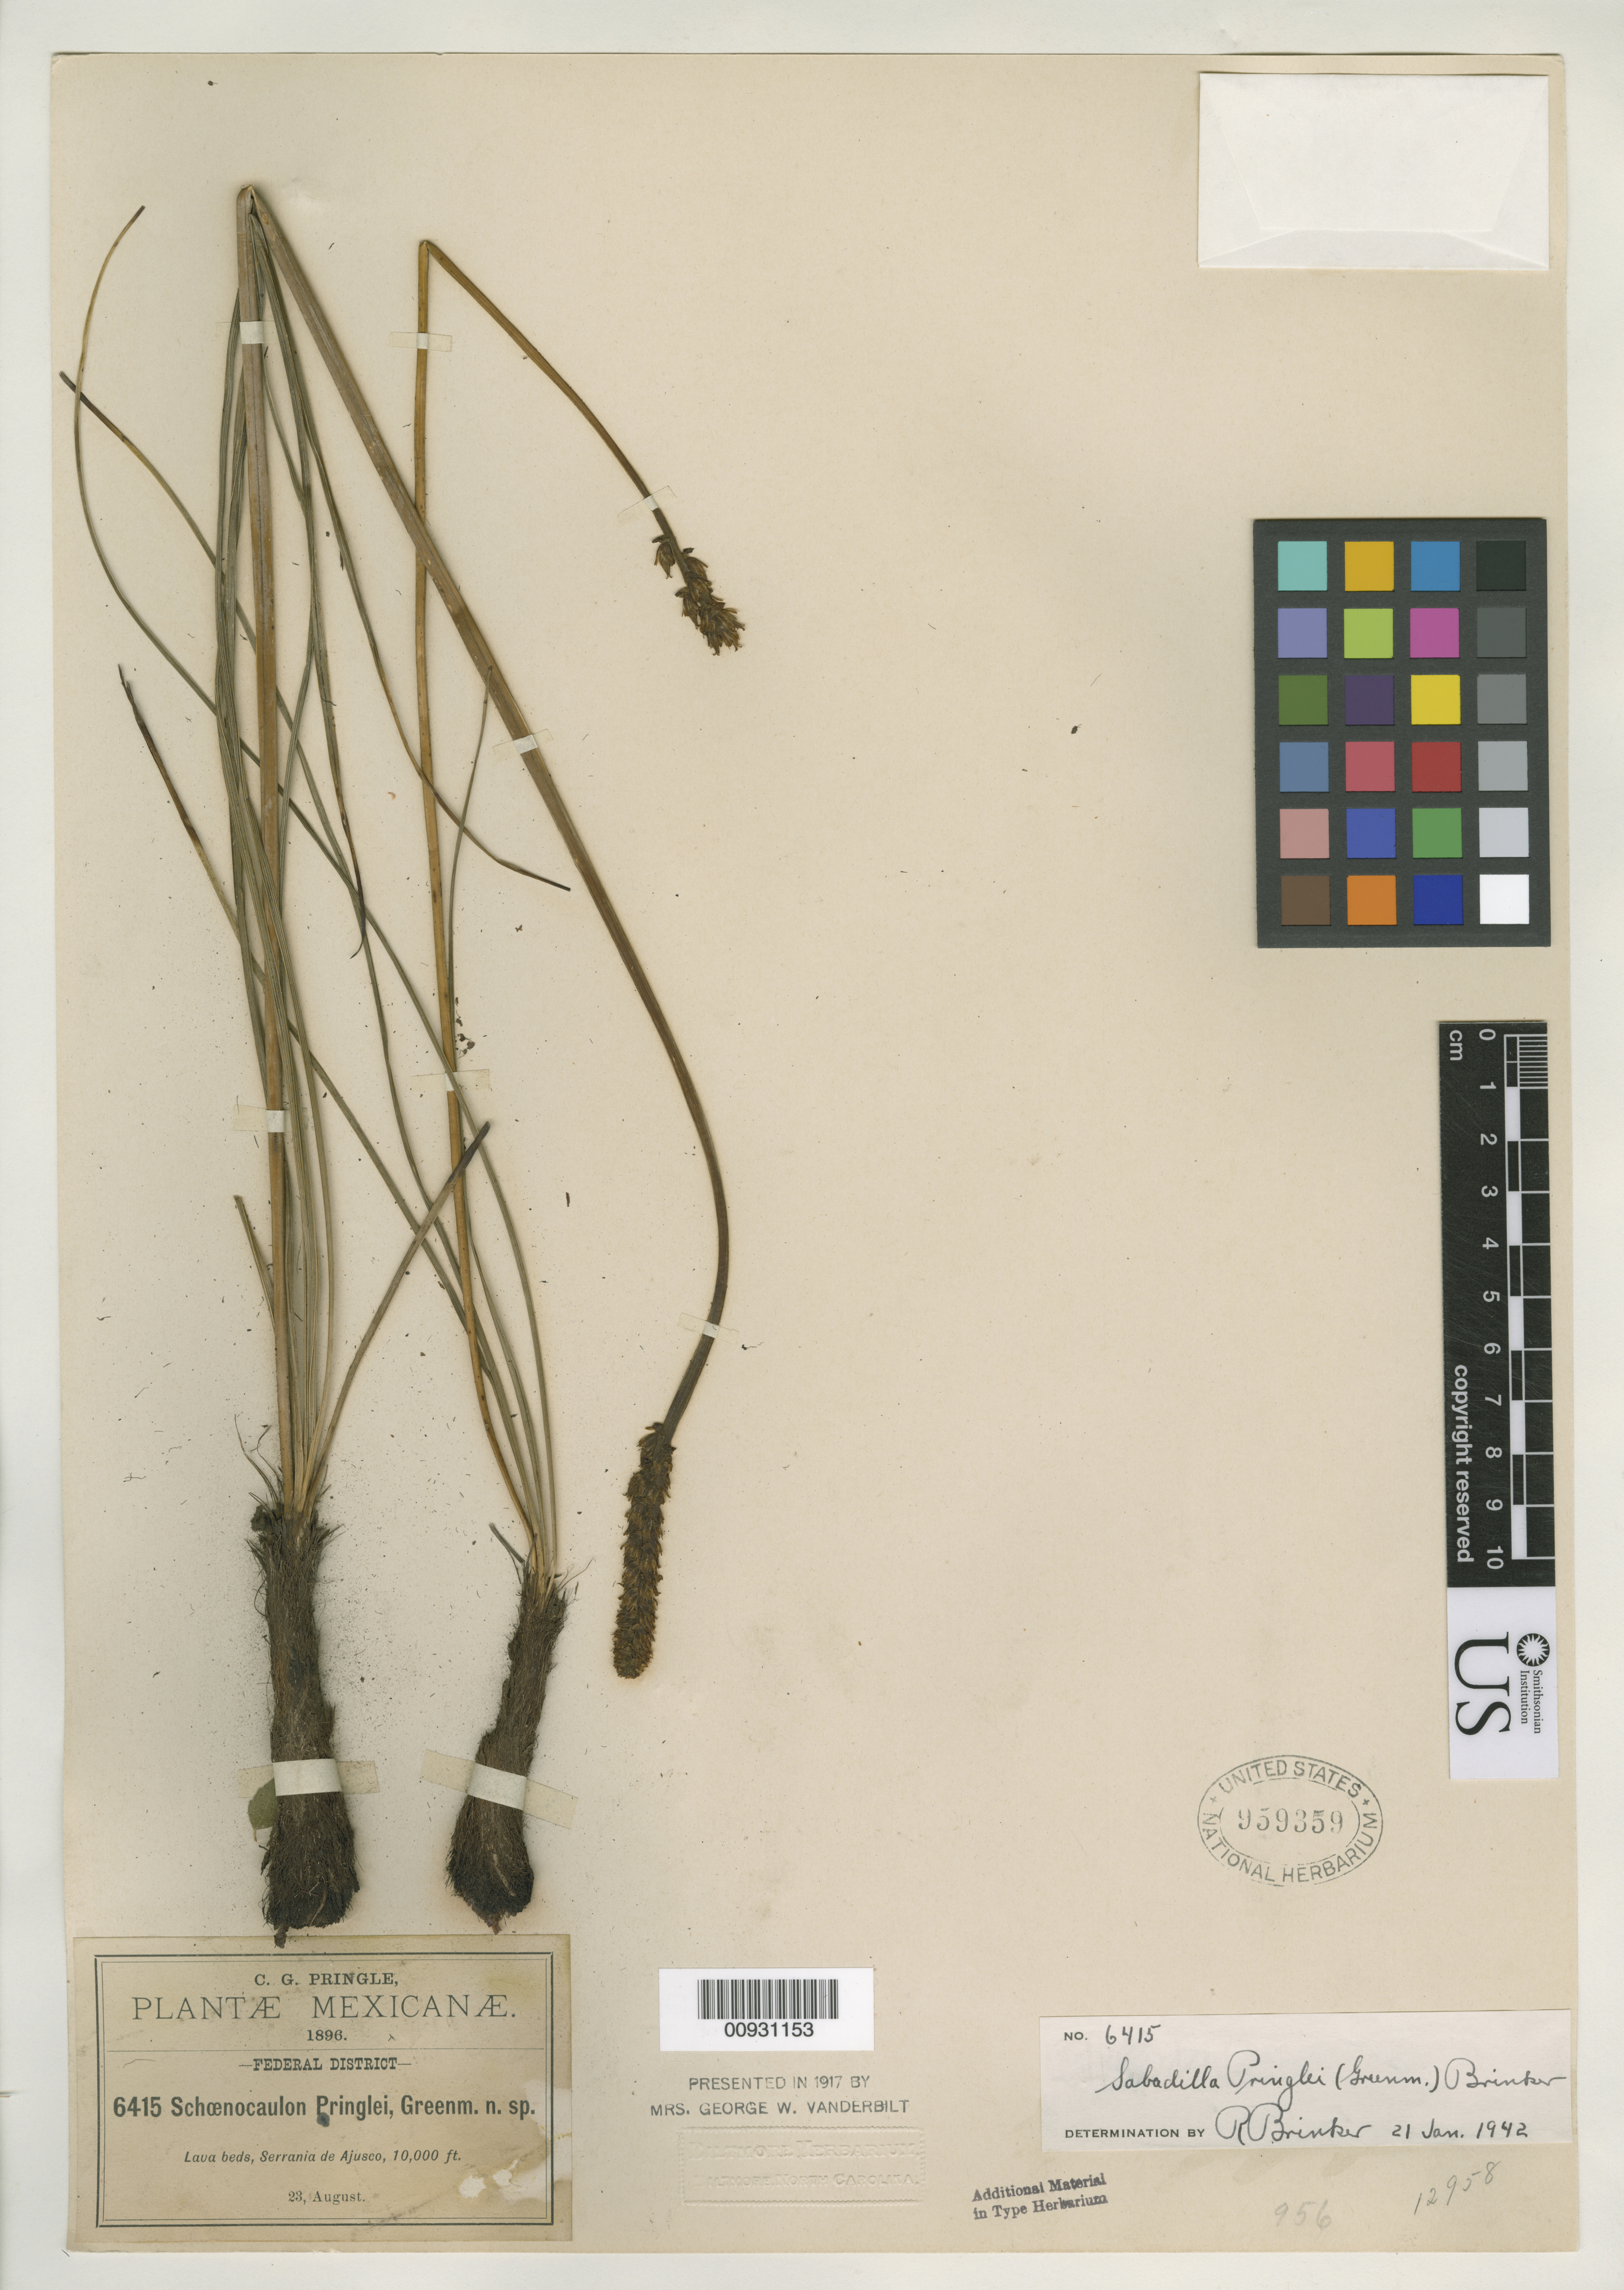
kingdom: Plantae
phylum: Tracheophyta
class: Liliopsida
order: Liliales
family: Melanthiaceae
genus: Schoenocaulon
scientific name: Schoenocaulon pringlei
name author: Greenm.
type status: Isotype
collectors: C. G. Pringle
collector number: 6415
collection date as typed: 23 Aug 1896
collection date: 1896-08-23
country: Mexico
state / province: Distrito Federal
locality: Serrania de Ajusco.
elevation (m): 3048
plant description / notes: Annotated by R. Brinker (1942) as Sabadilla pringlei (Greenm.) Brinker [comb. nov. ined., never published.]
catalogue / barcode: US 959359